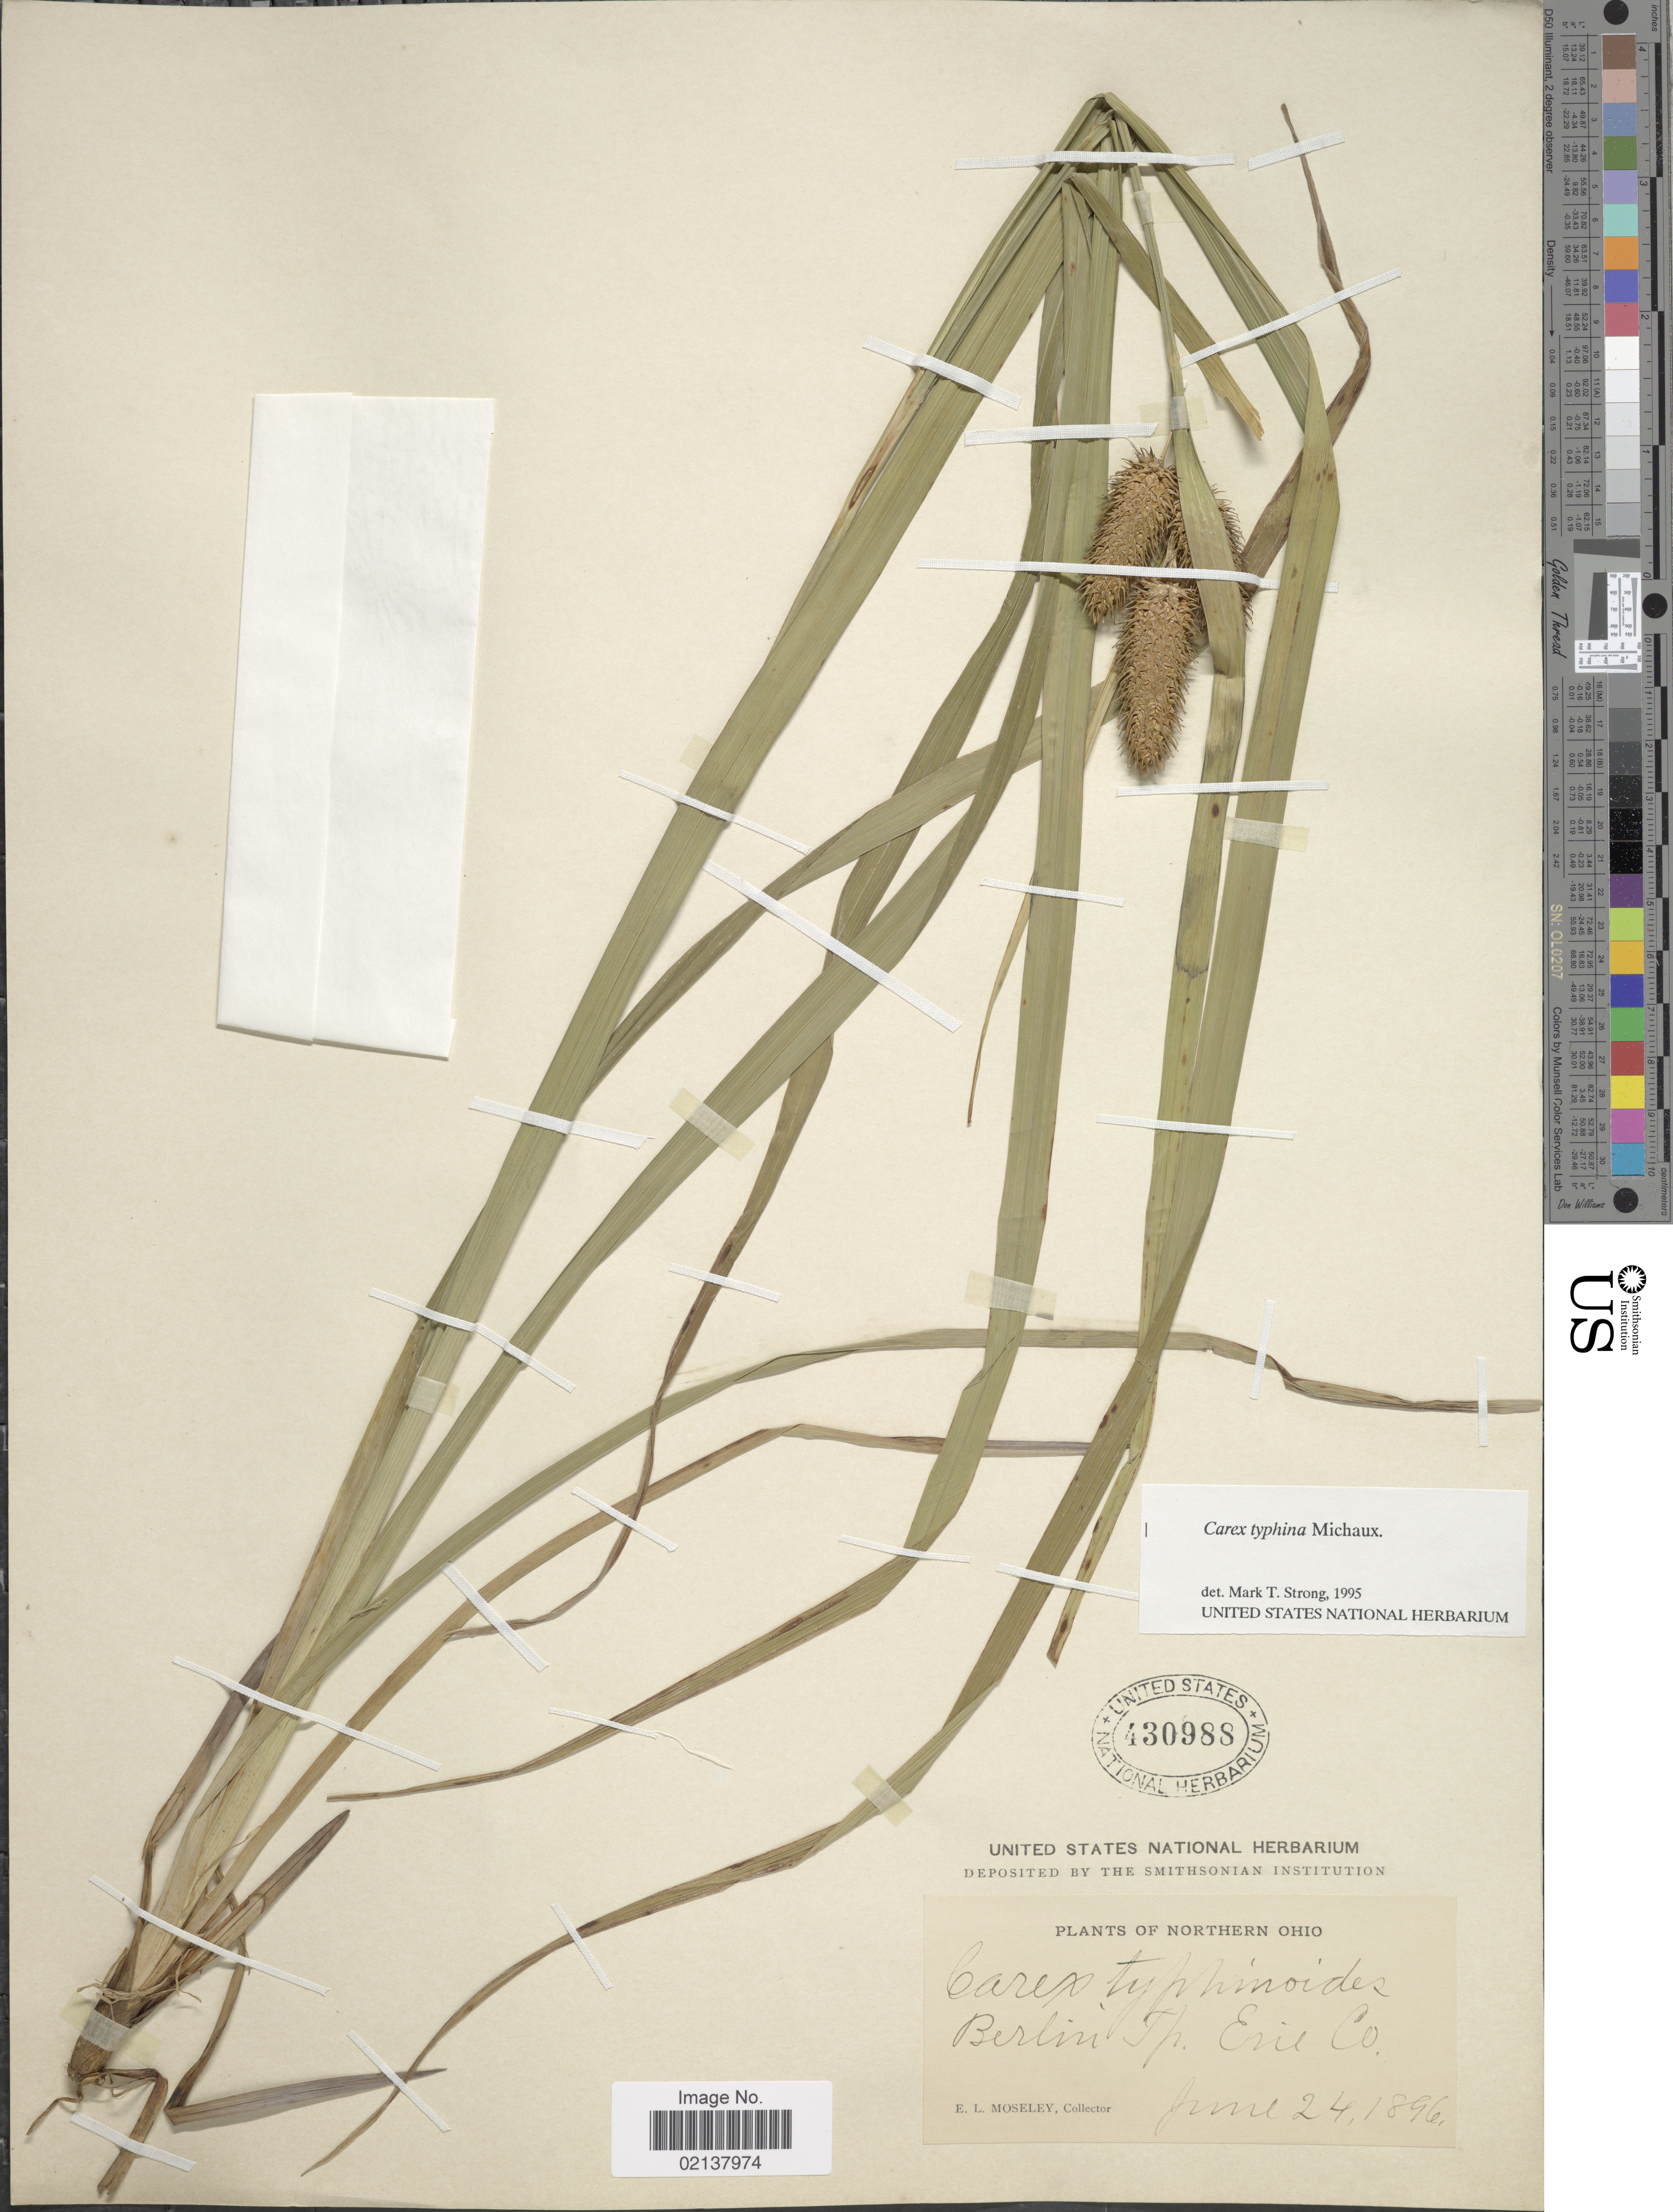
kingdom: Plantae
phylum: Tracheophyta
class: Liliopsida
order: Poales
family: Cyperaceae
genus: Carex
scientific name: Carex typhina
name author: Michx.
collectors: E. Moseley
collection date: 1896-06-24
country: United States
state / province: Ohio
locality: Northern Ohio. Berlin Tp. Erie Co.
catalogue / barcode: US 430988